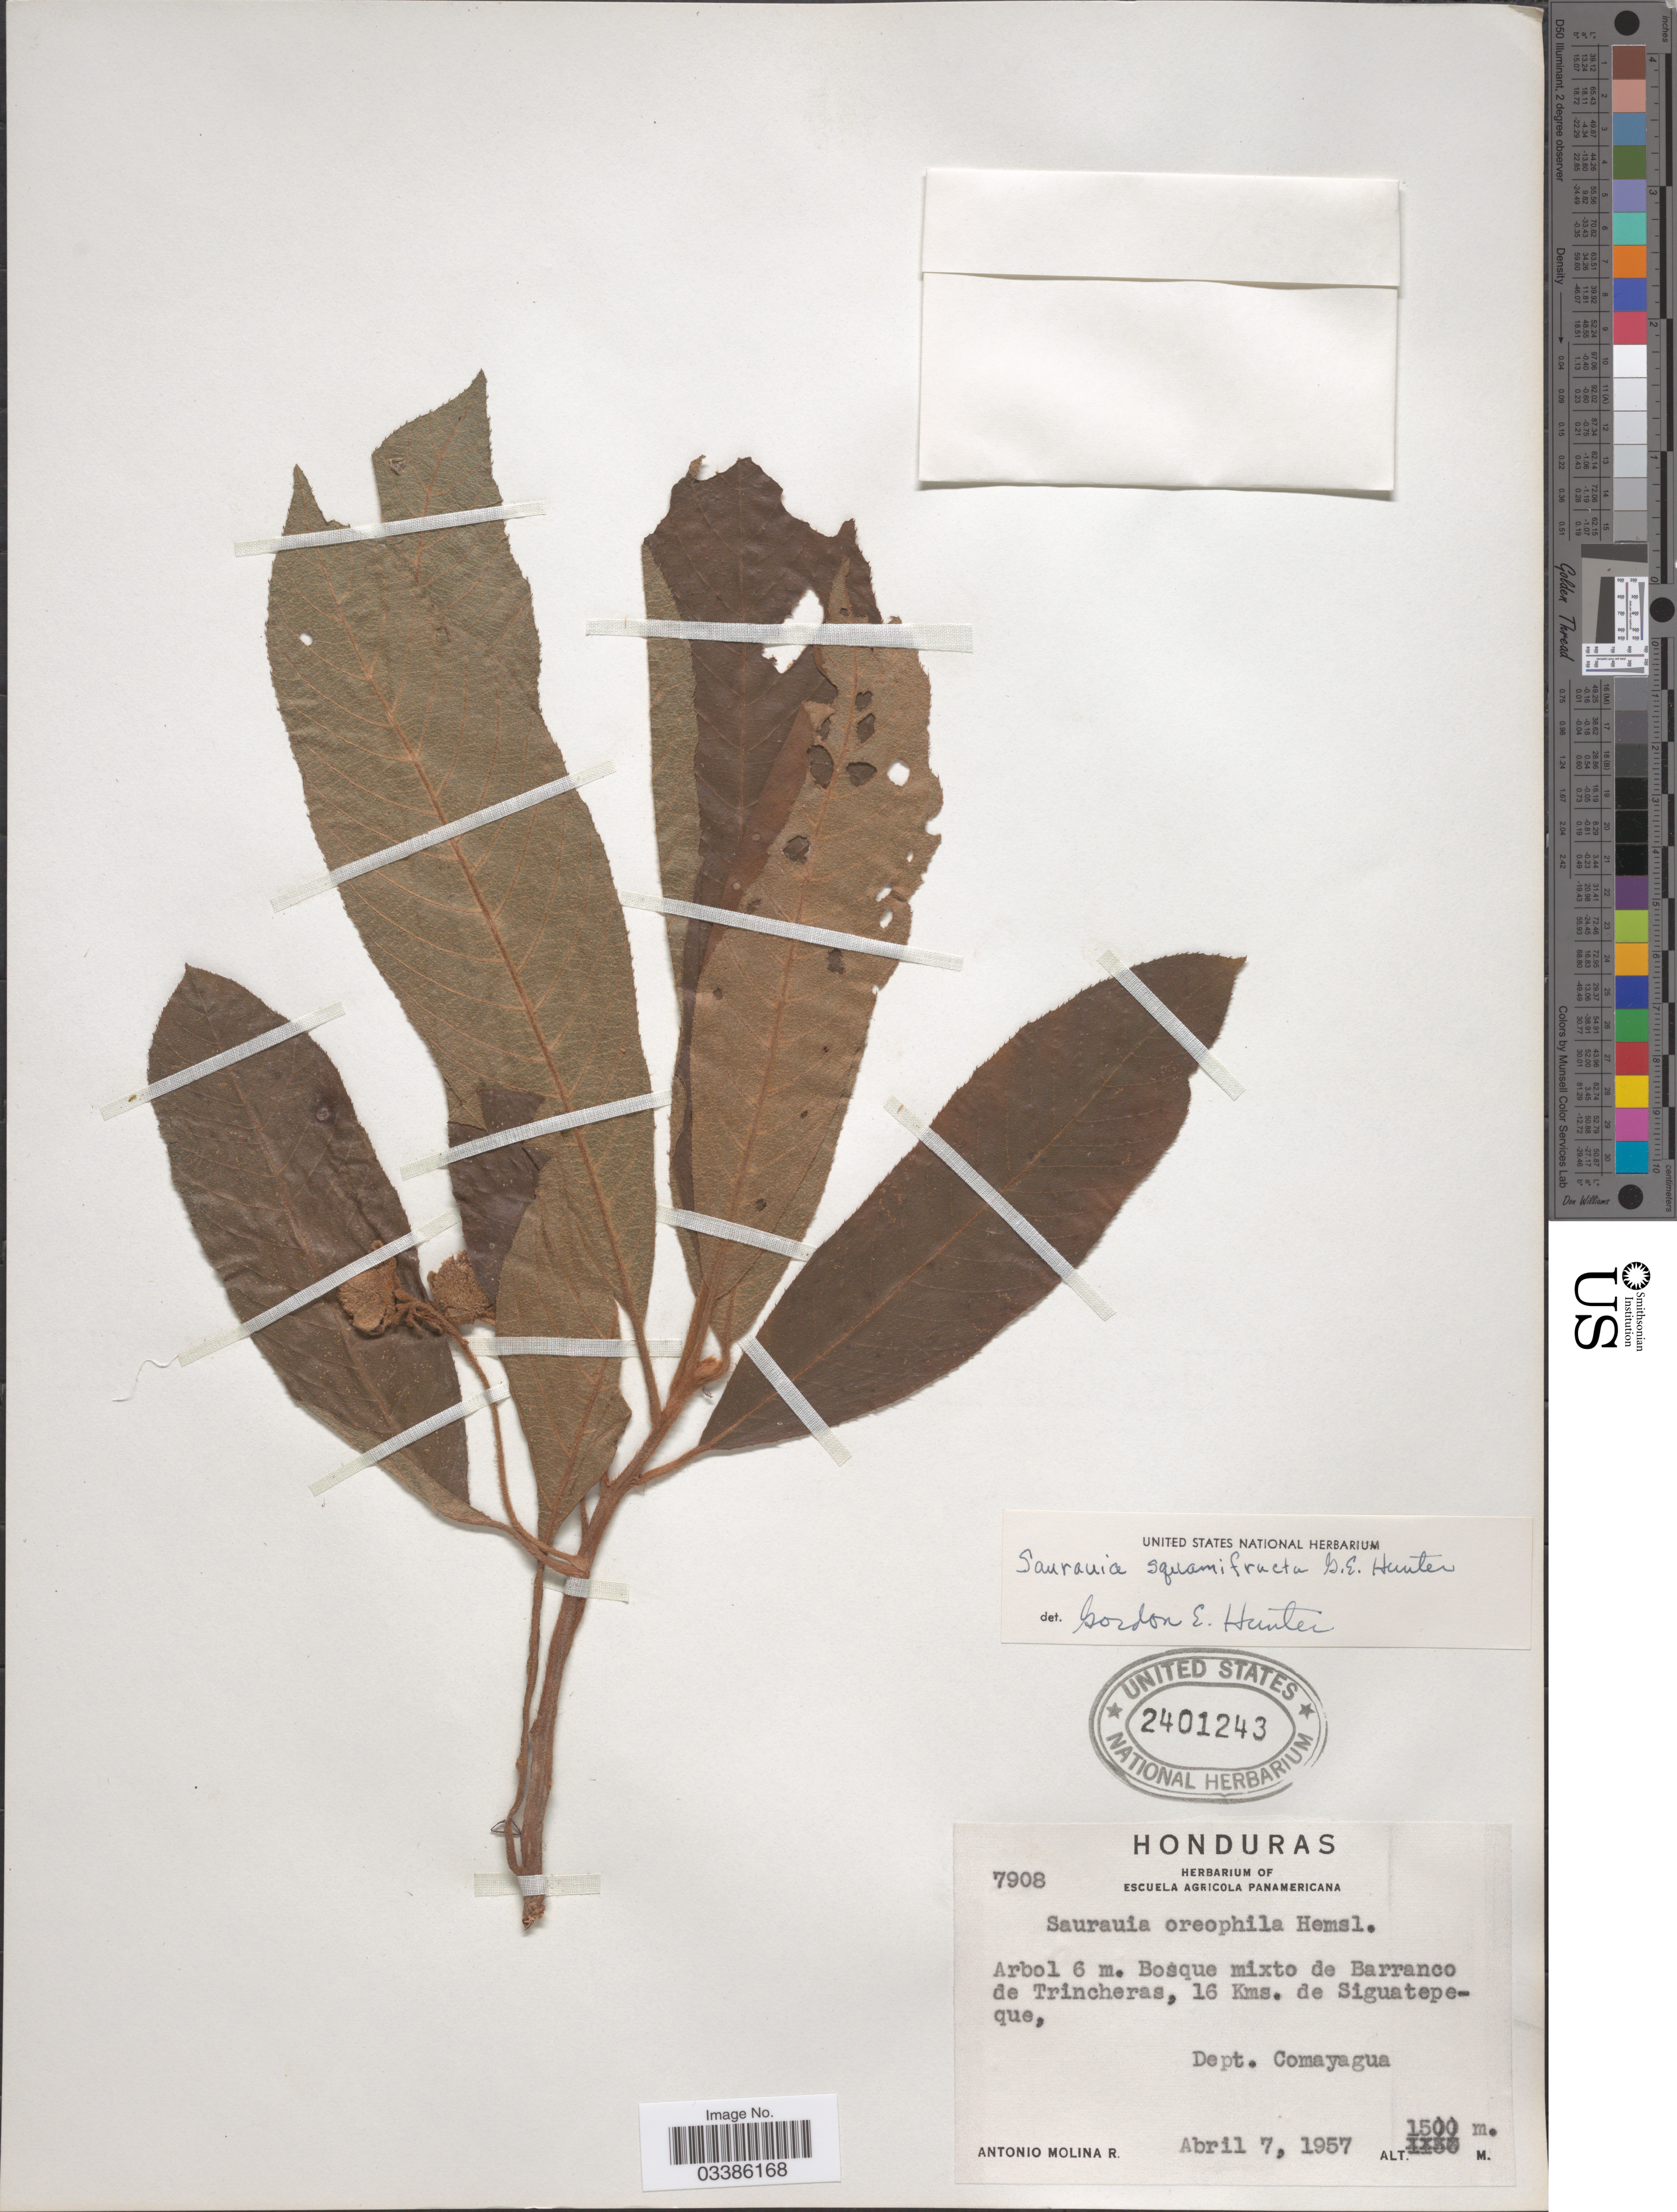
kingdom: Plantae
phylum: Tracheophyta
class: Magnoliopsida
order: Ericales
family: Actinidiaceae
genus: Saurauia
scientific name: Saurauia squamifructa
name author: G.E. Hunter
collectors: A. Molina R.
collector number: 7908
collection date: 1957-04-07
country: Honduras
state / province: Comayagua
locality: Bosque mixto de Barranco de Trincheras, 16 Kms. de Siguatepeque, Dept. Comayagua.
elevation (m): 1500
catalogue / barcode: US 2401243